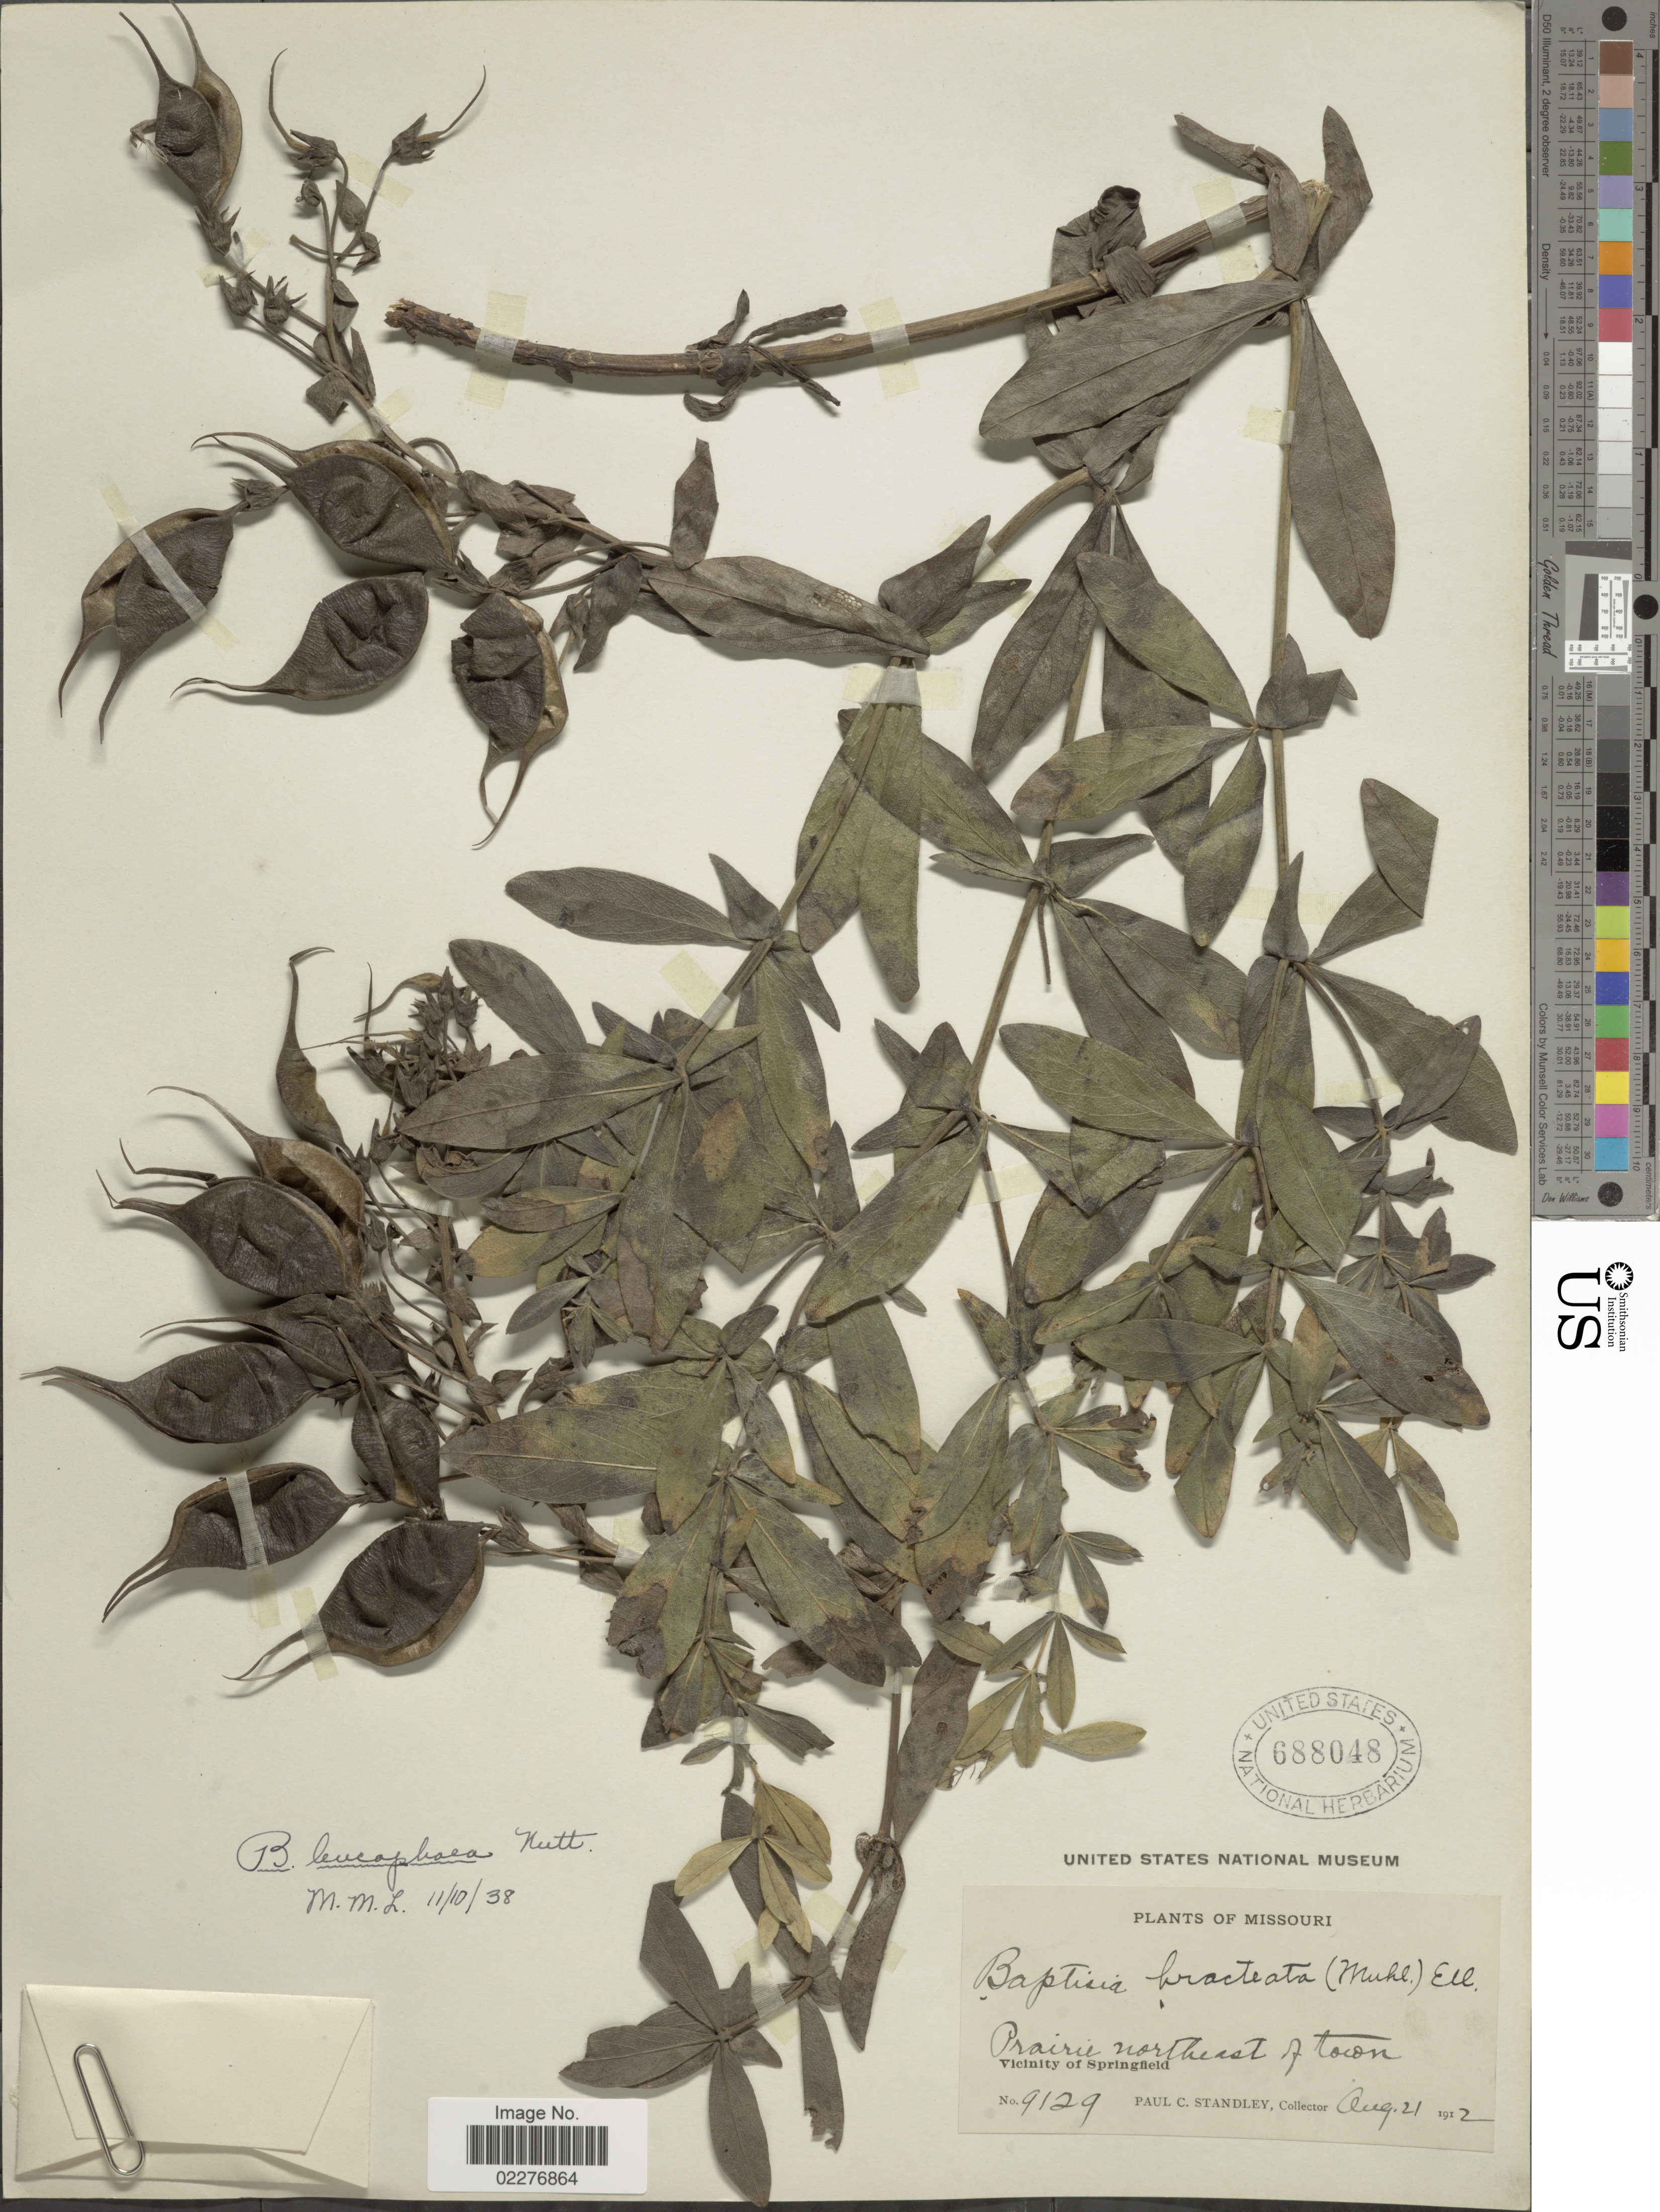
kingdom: Plantae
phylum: Tracheophyta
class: Magnoliopsida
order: Fabales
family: Fabaceae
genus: Baptisia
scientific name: Baptisia leucophaea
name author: Nutt.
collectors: P. C. Standley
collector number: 9129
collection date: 1912-08-21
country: United States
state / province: Missouri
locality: Prairie northeast of town, Vicinity of Springfield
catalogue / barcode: US 688048